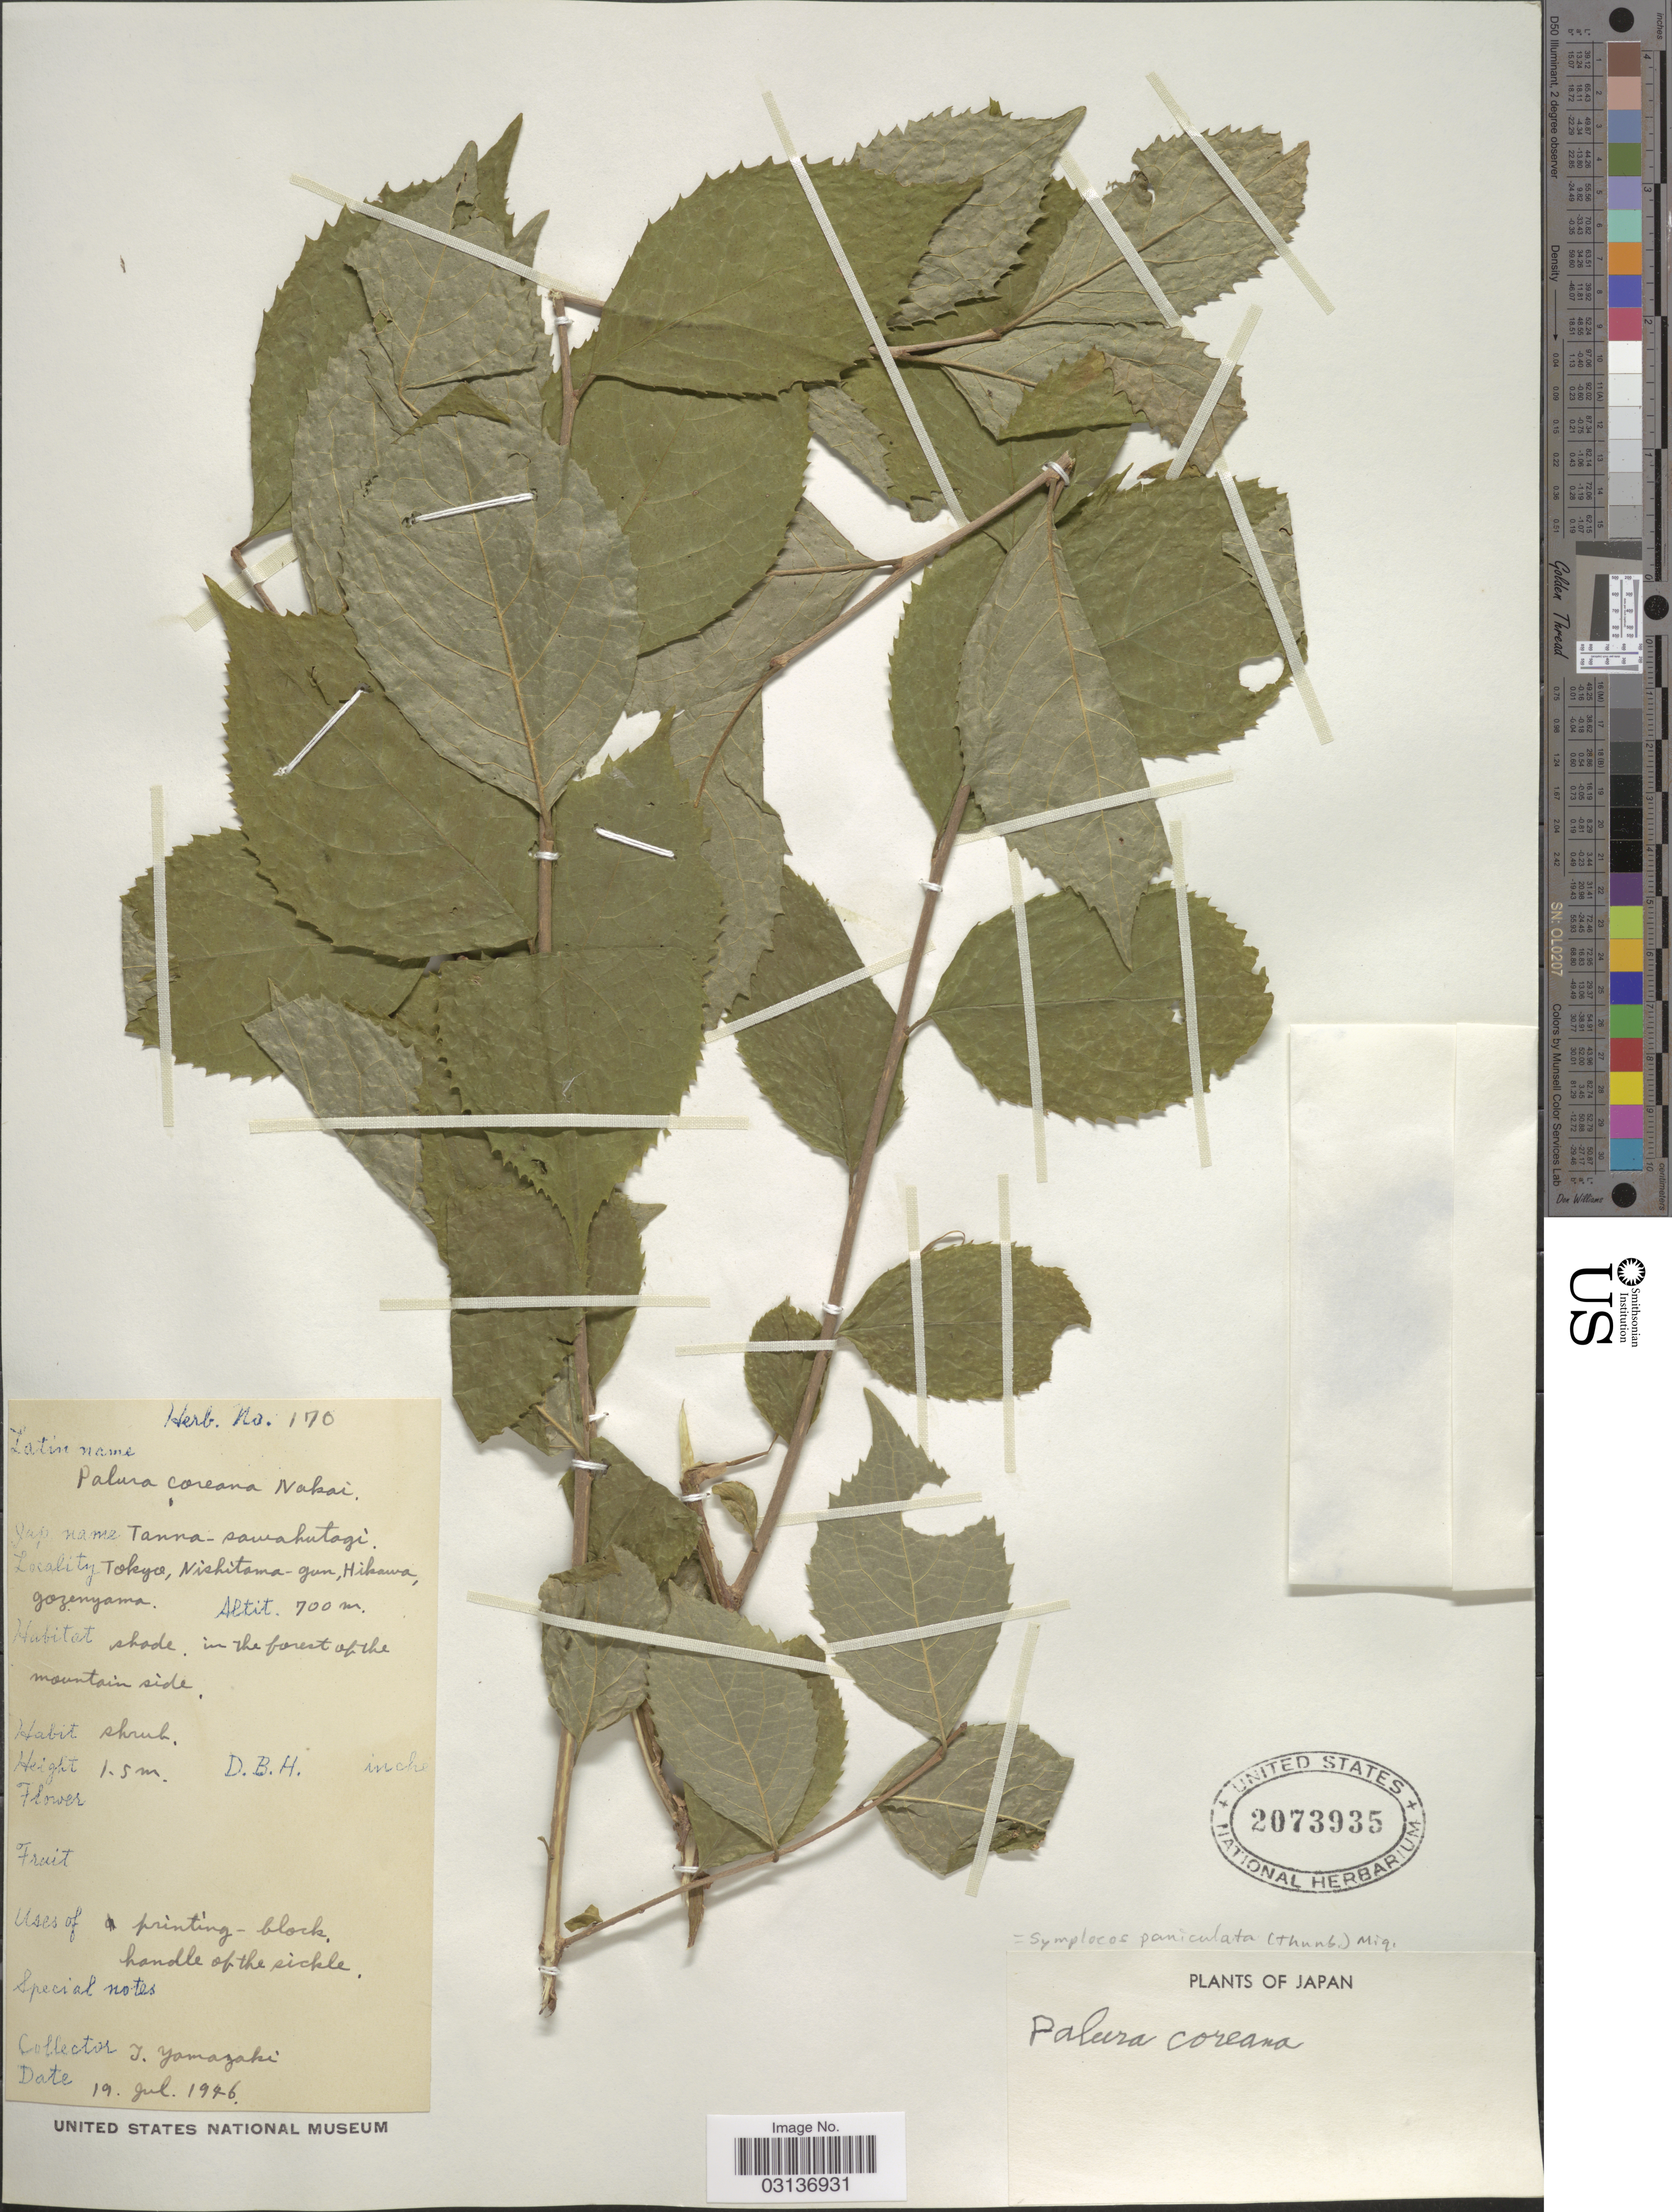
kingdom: Plantae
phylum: Tracheophyta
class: Magnoliopsida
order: Ericales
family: Symplocaceae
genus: Symplocos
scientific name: Symplocos paniculata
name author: Miq.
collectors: T. Yamazaki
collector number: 170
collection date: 1946-07-19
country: Japan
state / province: Tokyo, Federal City of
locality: Tokyo, Nishitama-gun, Hikawa, Gozenyama.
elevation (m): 700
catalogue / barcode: US 2073935